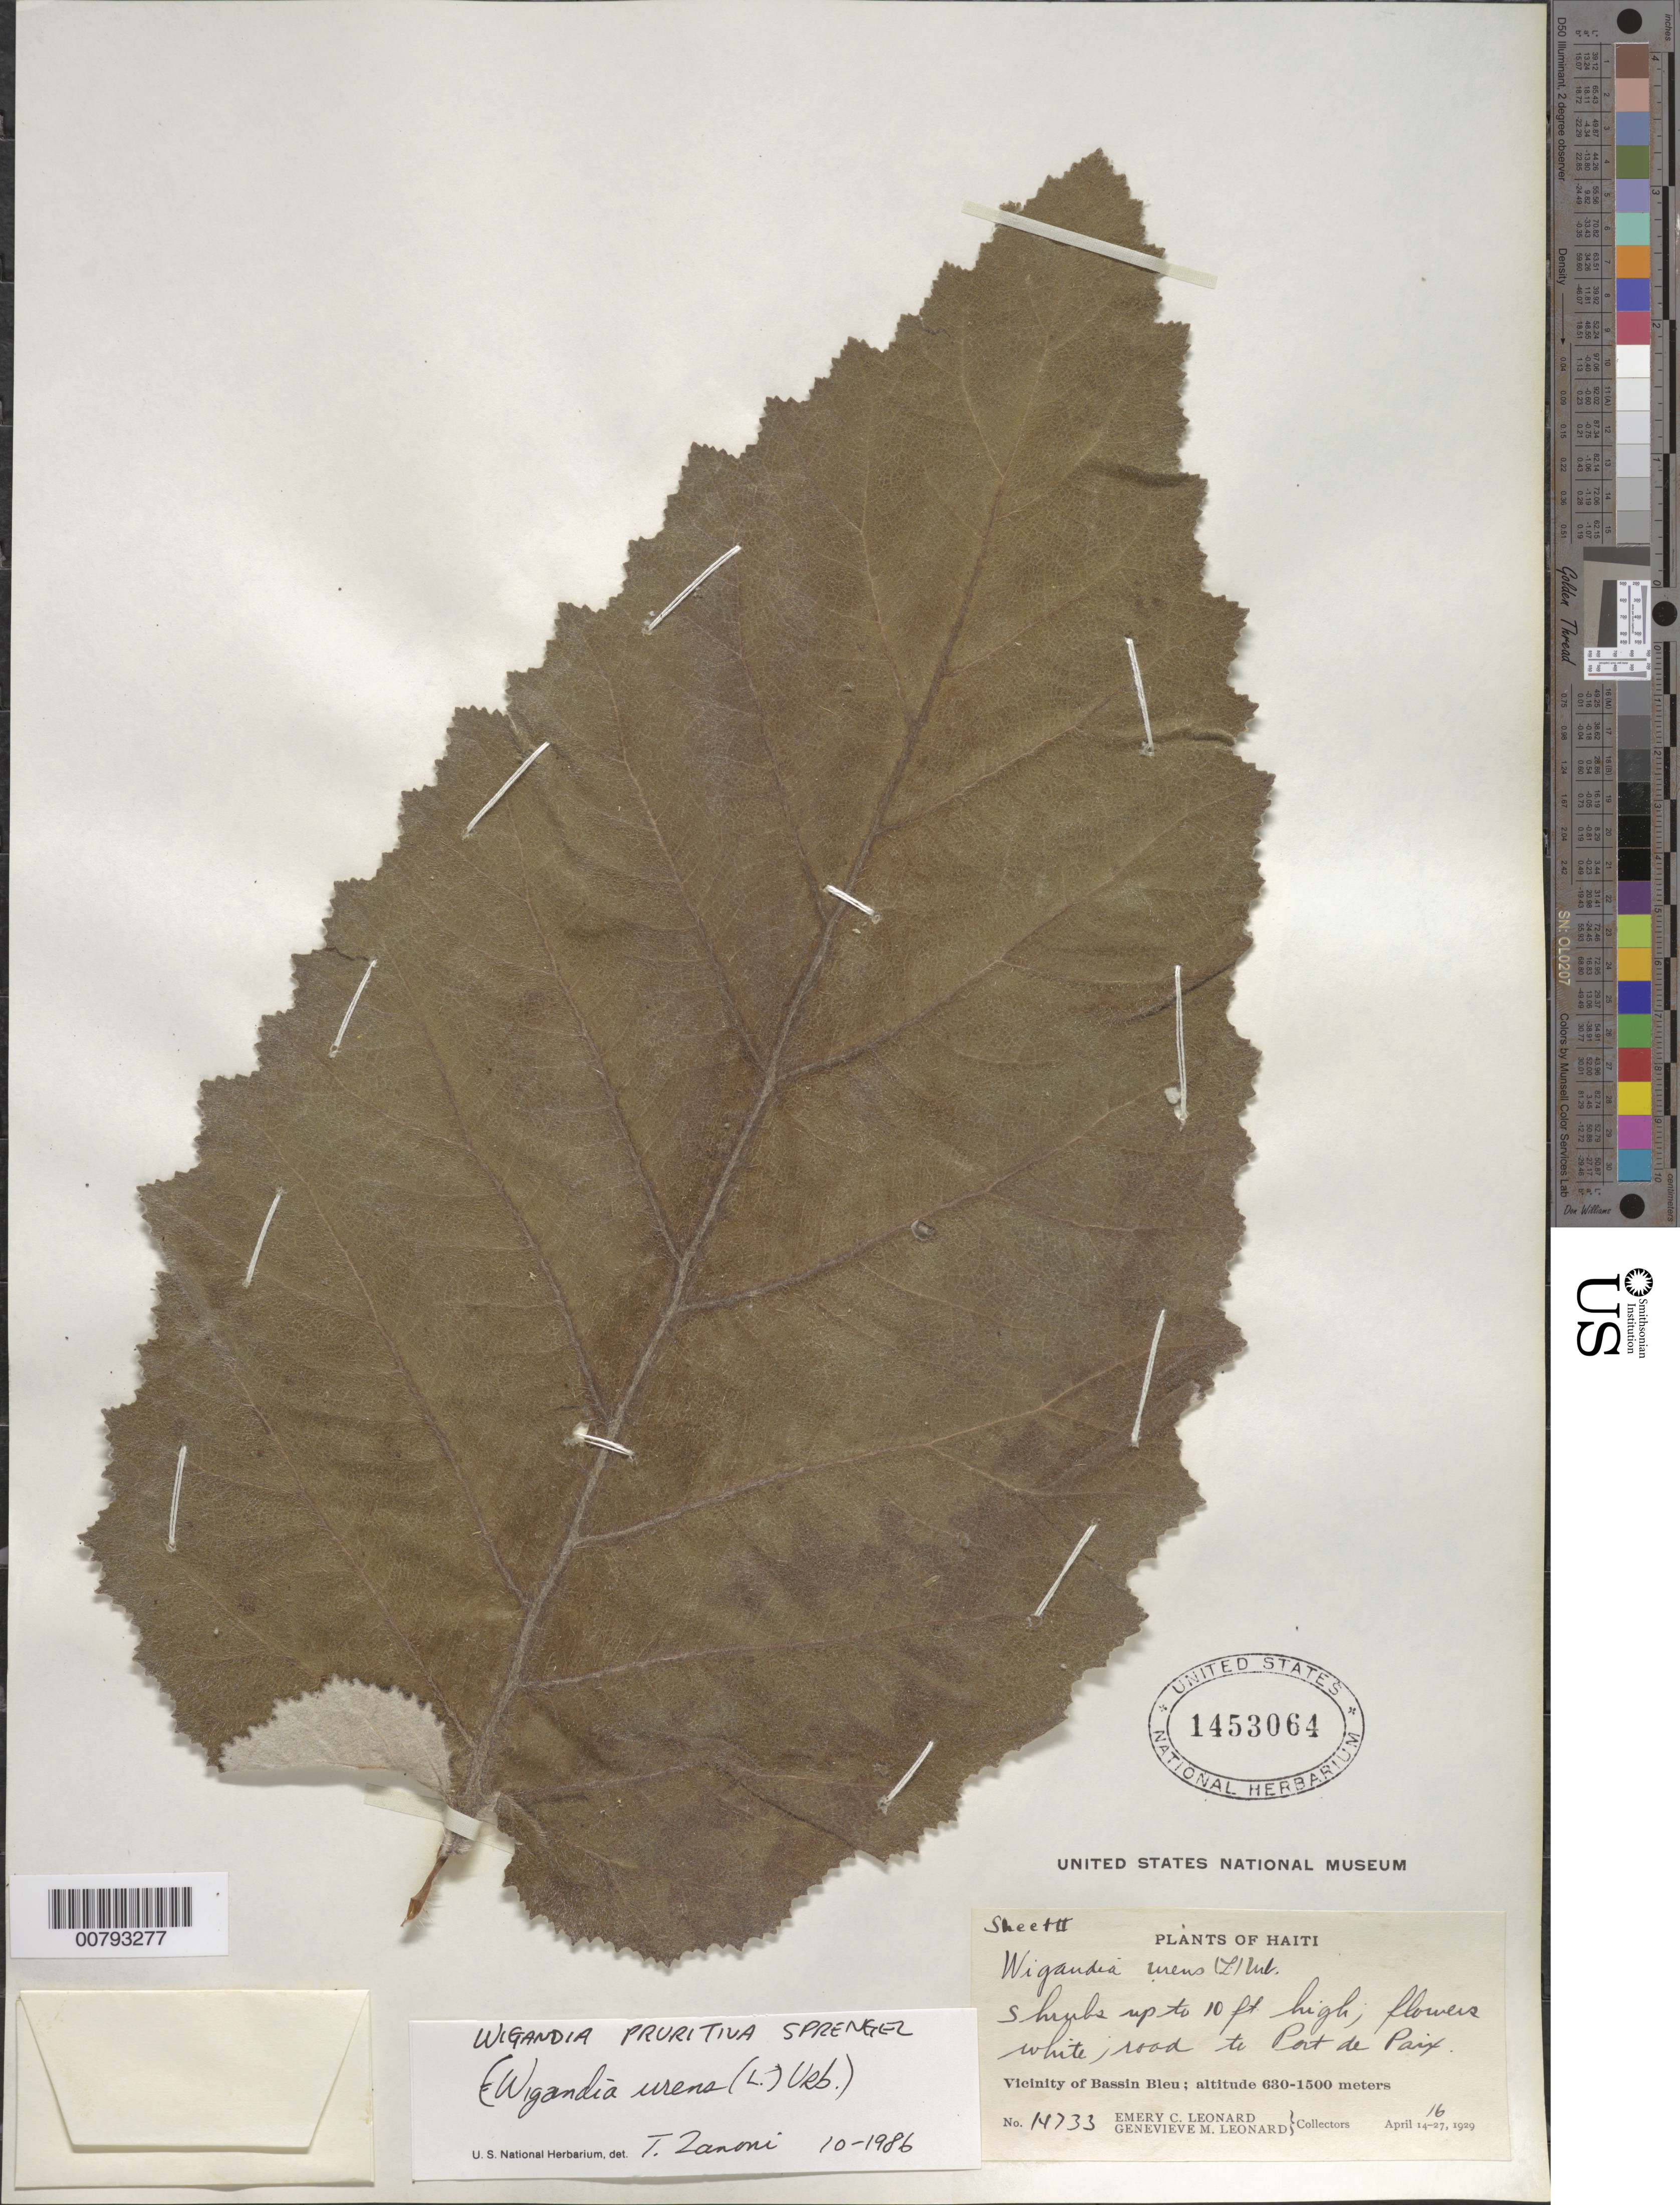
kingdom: Plantae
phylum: Tracheophyta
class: Magnoliopsida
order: Boraginales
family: Namaceae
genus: Wigandia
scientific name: Wigandia pruritiva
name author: Spreng.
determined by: Zanoni, T. A., (NY), New York Botanical Garden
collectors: E. C. Leonard & G. M. Leonard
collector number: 14733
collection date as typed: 16 Apr 1929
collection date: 1929-04-16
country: Haiti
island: Hispaniola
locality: Vicinity of Bassin Bleu, road to Port de Paix.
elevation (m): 630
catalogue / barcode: US 1453064